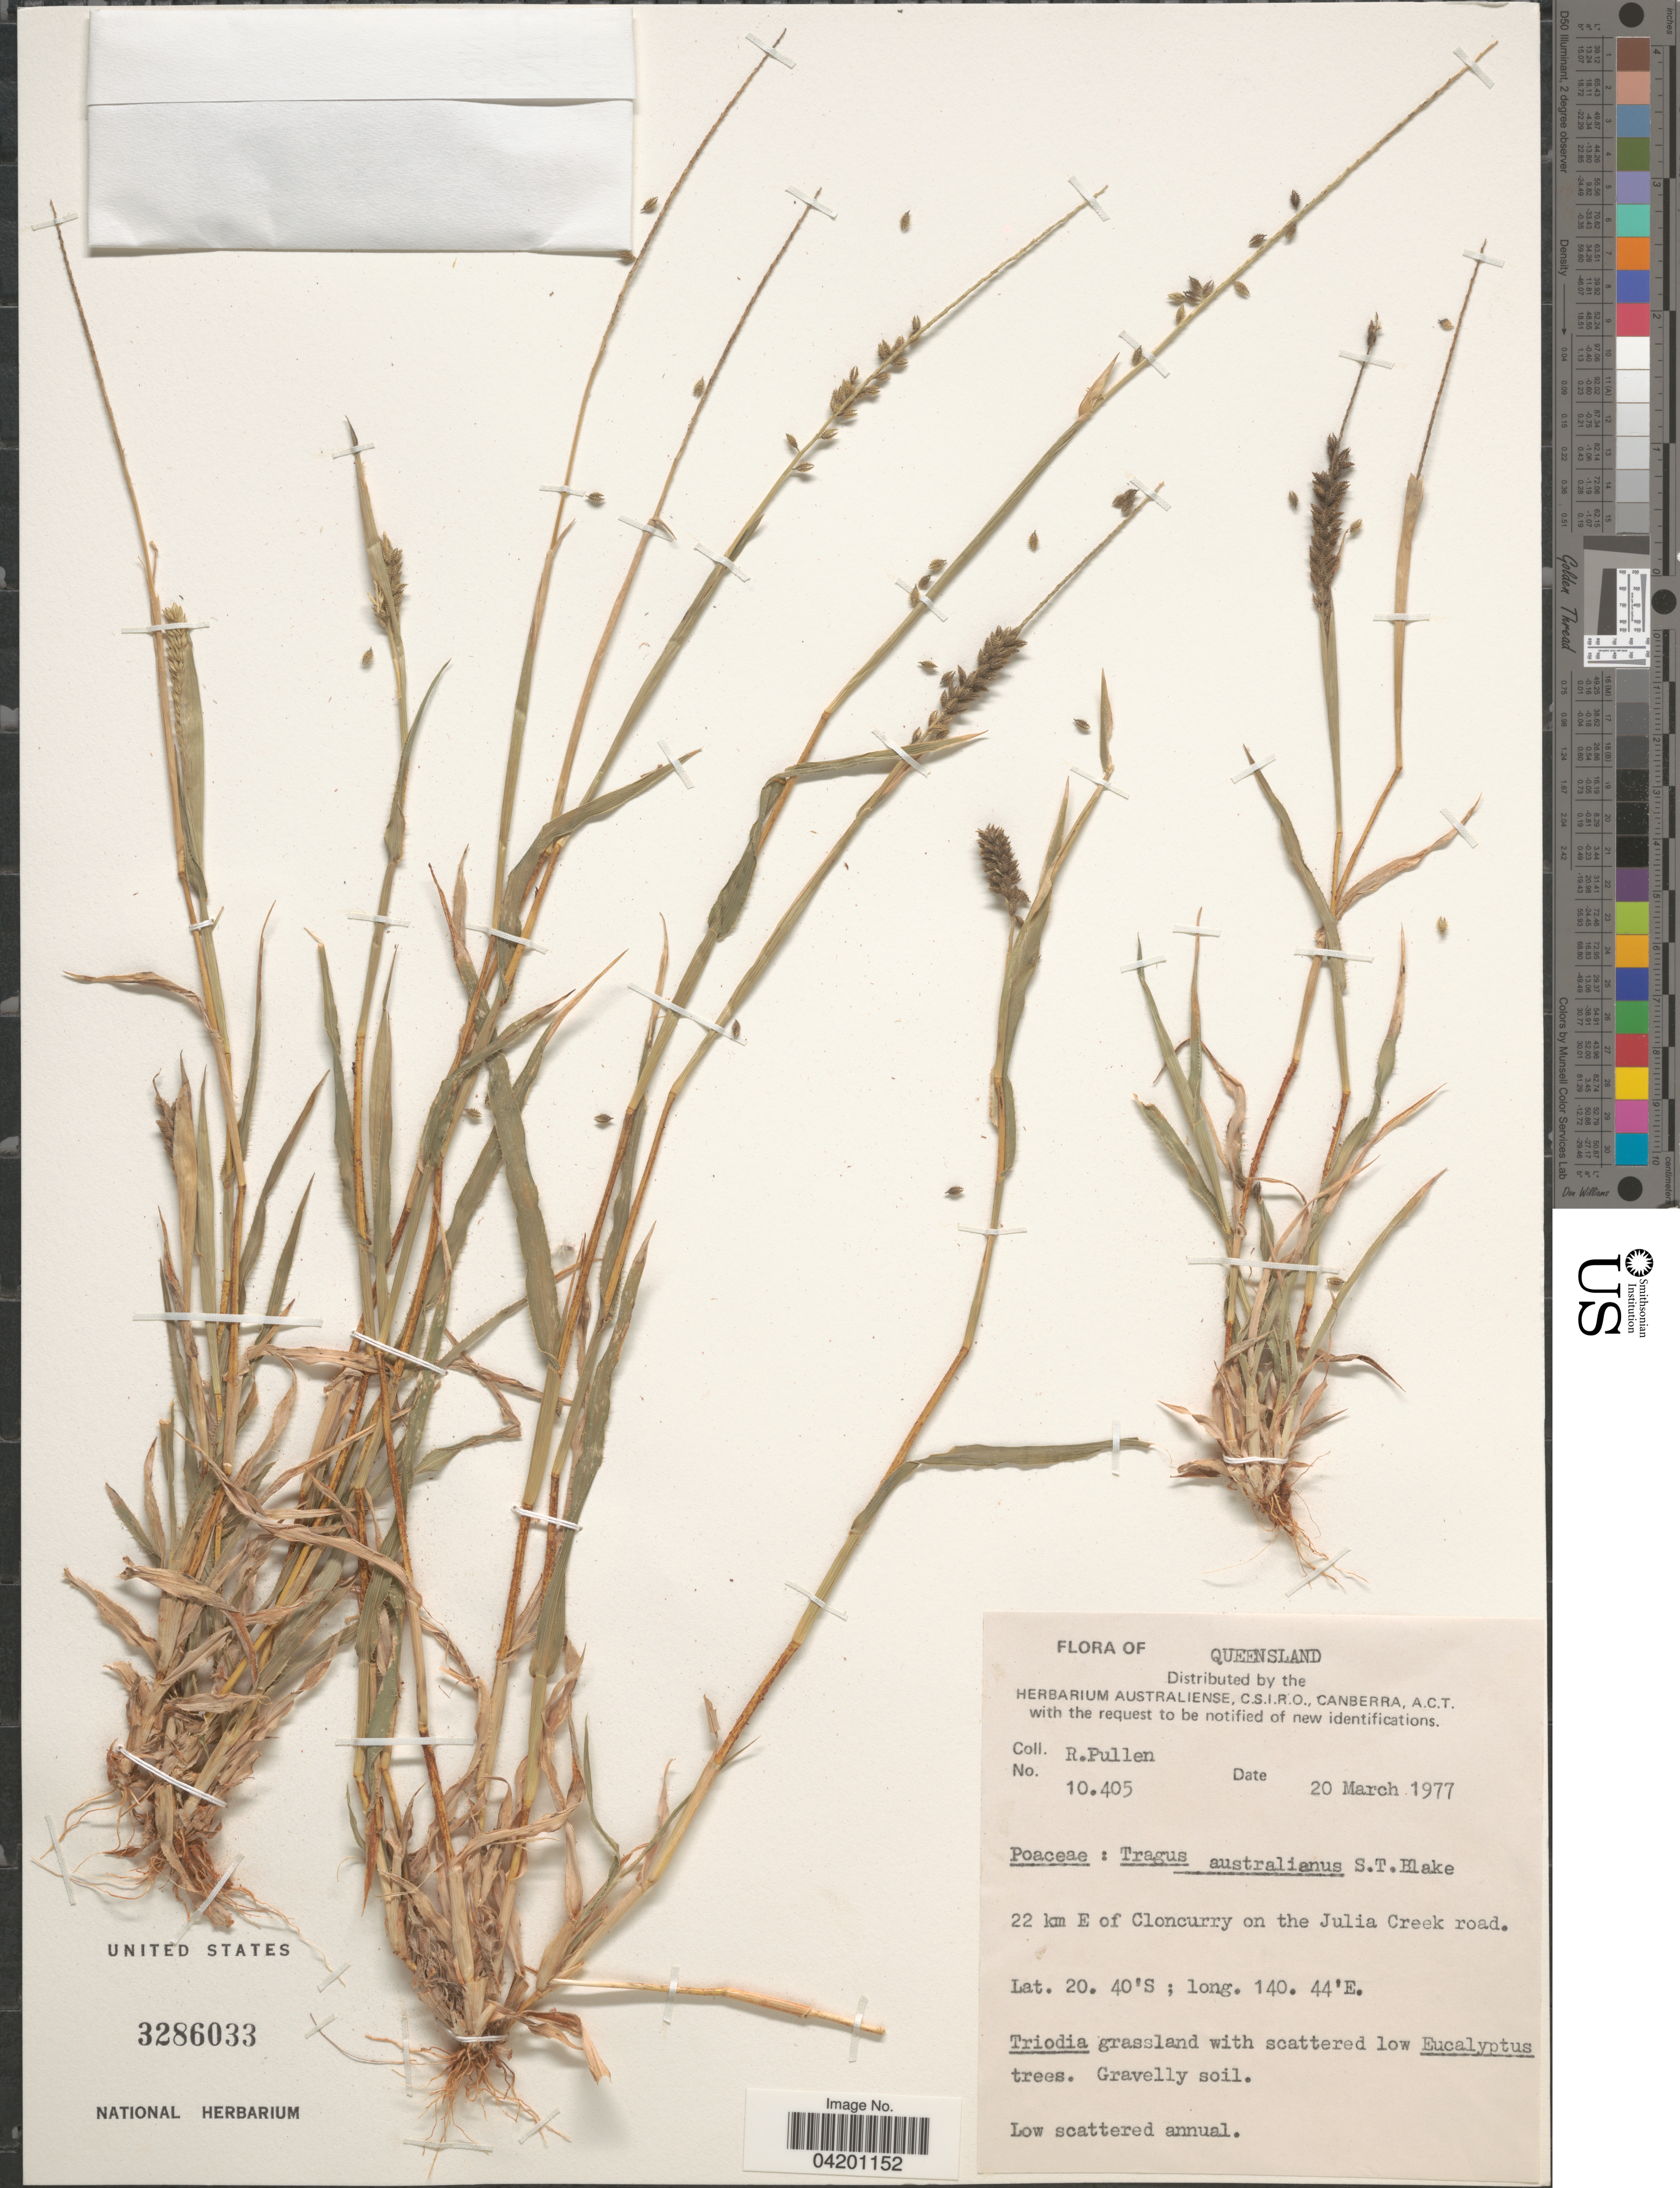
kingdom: Plantae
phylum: Tracheophyta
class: Liliopsida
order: Poales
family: Poaceae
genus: Tragus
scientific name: Tragus australianus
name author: S.T. Blake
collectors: R. Pullen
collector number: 10405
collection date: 1977-03-20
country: Australia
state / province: Queensland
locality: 22 km E of Cloncurry on the Julia Creek road.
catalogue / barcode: US 3286033